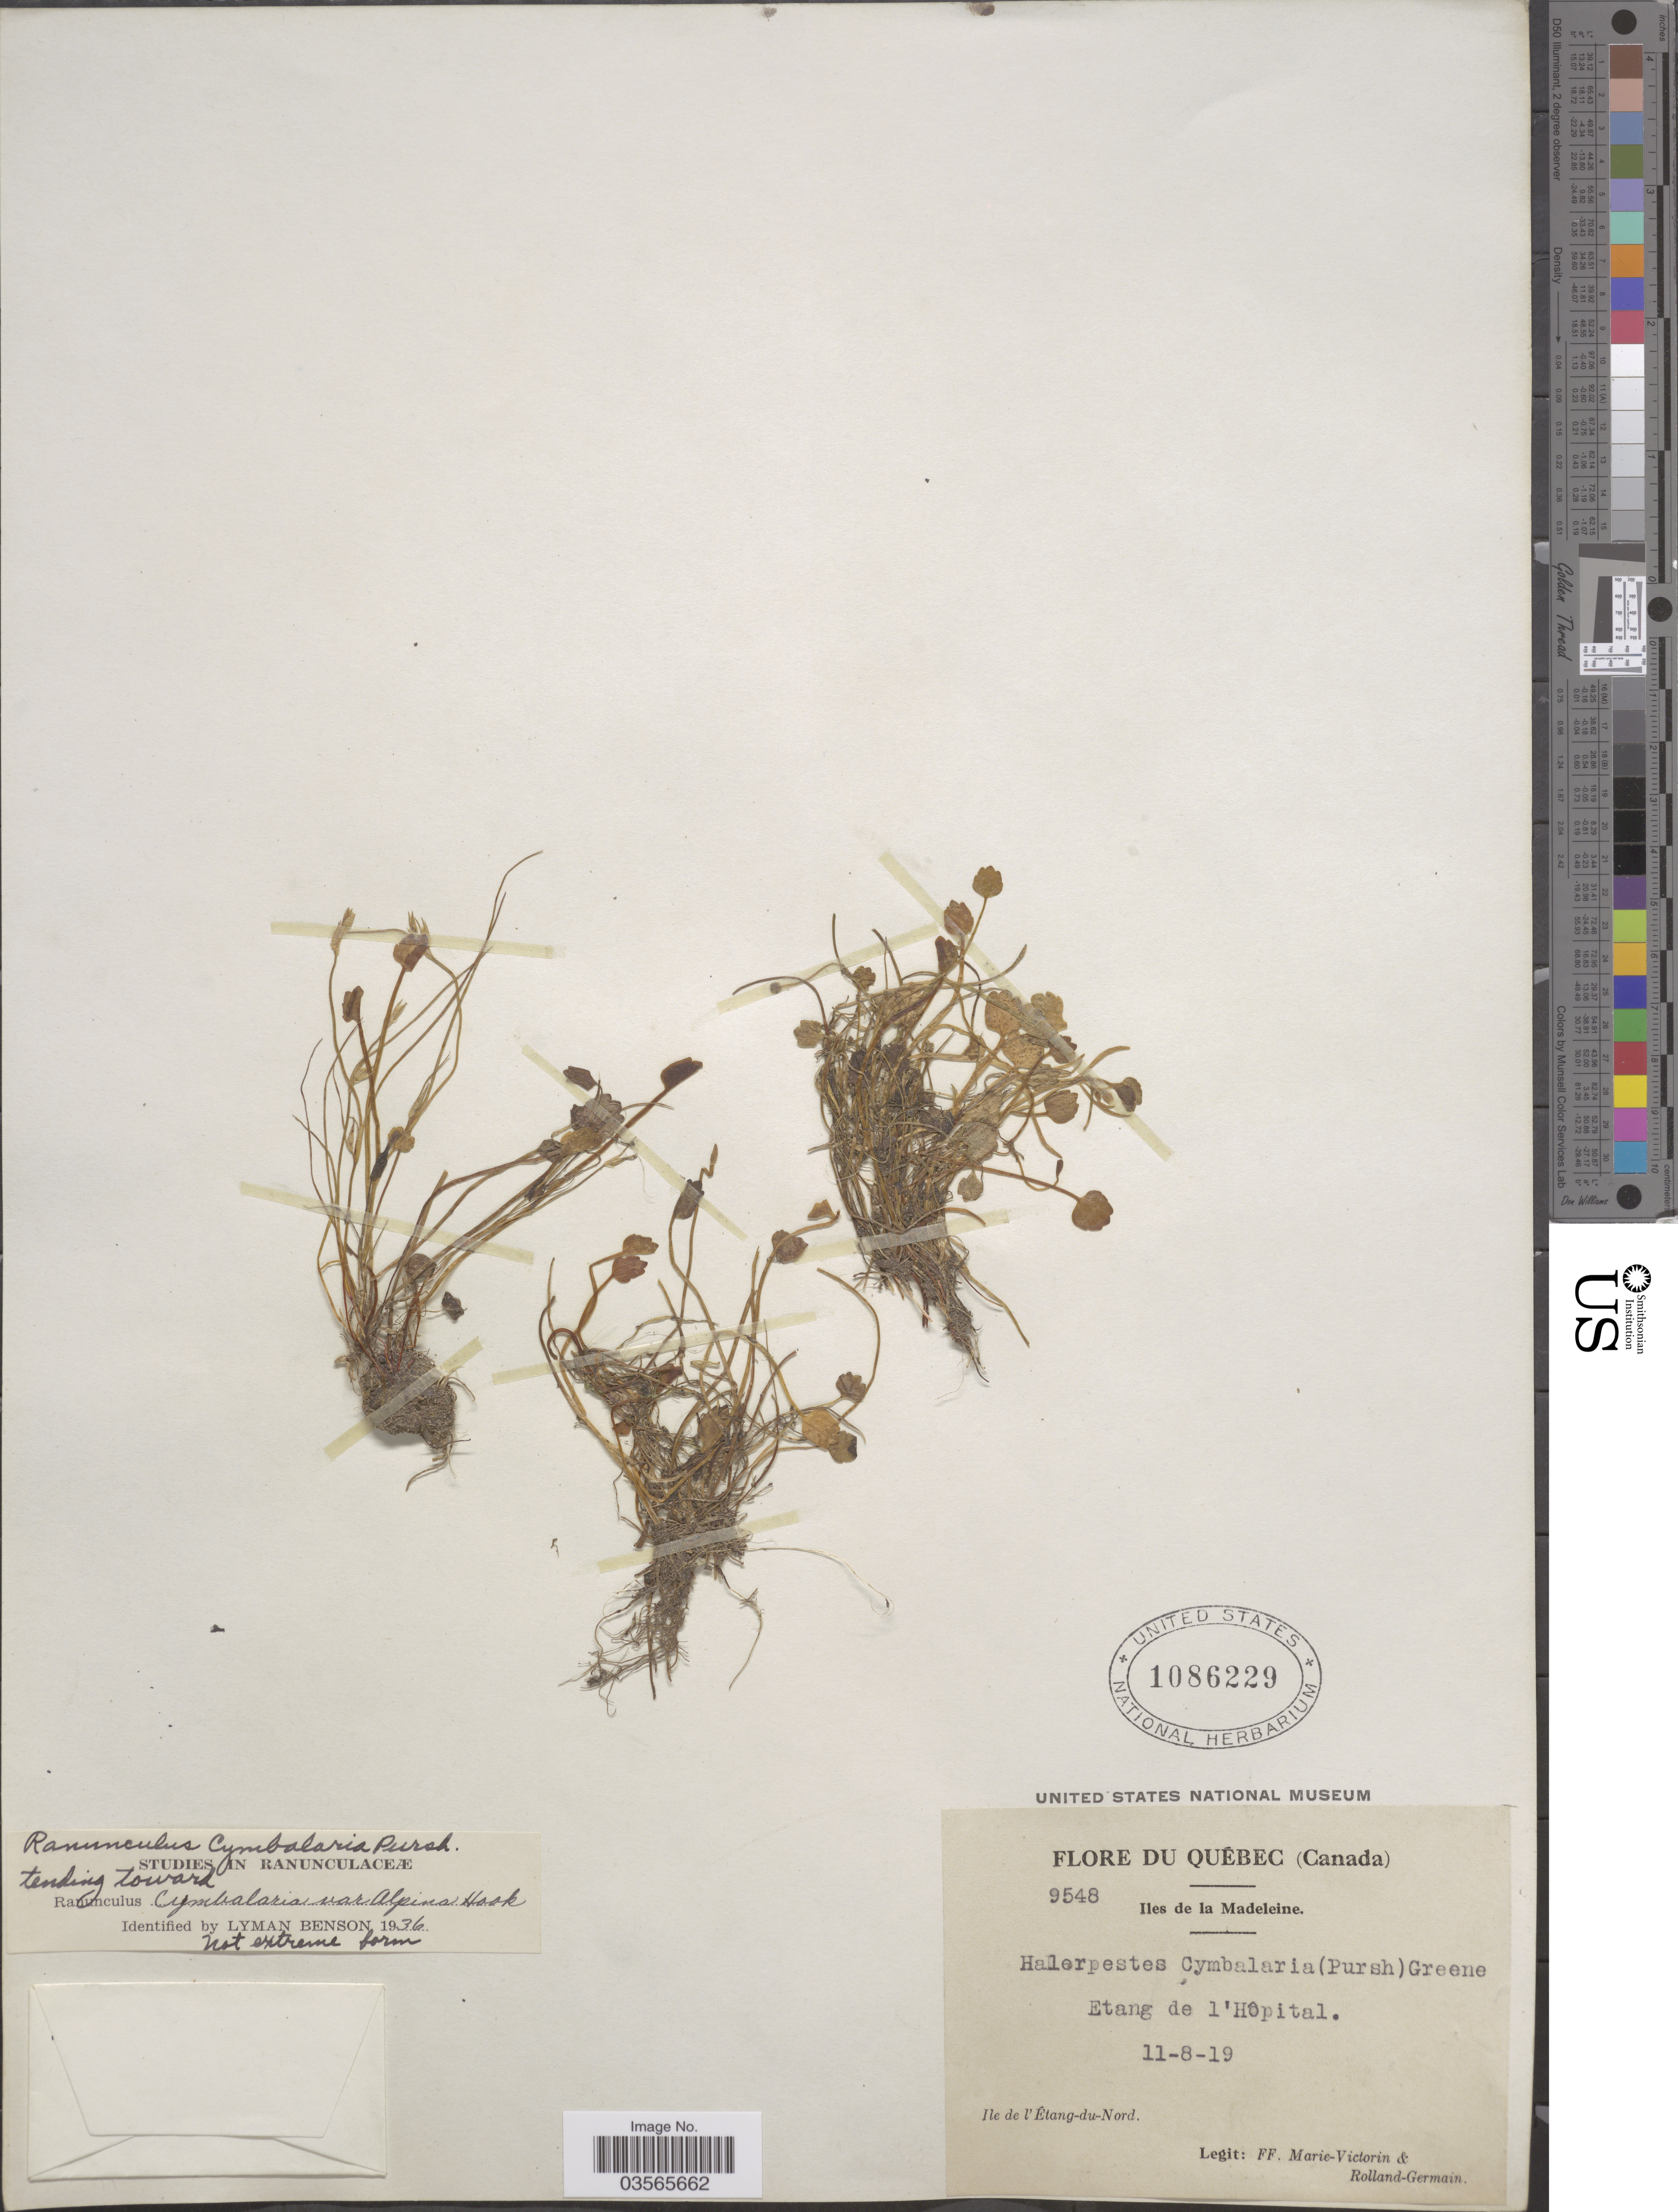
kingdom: Plantae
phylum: Tracheophyta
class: Magnoliopsida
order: Ranunculales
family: Ranunculaceae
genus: Halerpestes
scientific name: Halerpestes cymbalaria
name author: (Pursh) Greene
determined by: Strong, M. T., (US), Smithsonian Institution - National Museum of Natural History (UNITED STATES)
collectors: F. Marie-Victorin & Rolland-Germain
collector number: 9548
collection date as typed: Transcribed d/m/y: 11/8/19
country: Canada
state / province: Quebec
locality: Iles de la Madeleine. Etang de l'Hôpital. Ile de l' Étang-du-Nord.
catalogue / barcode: US 1086229